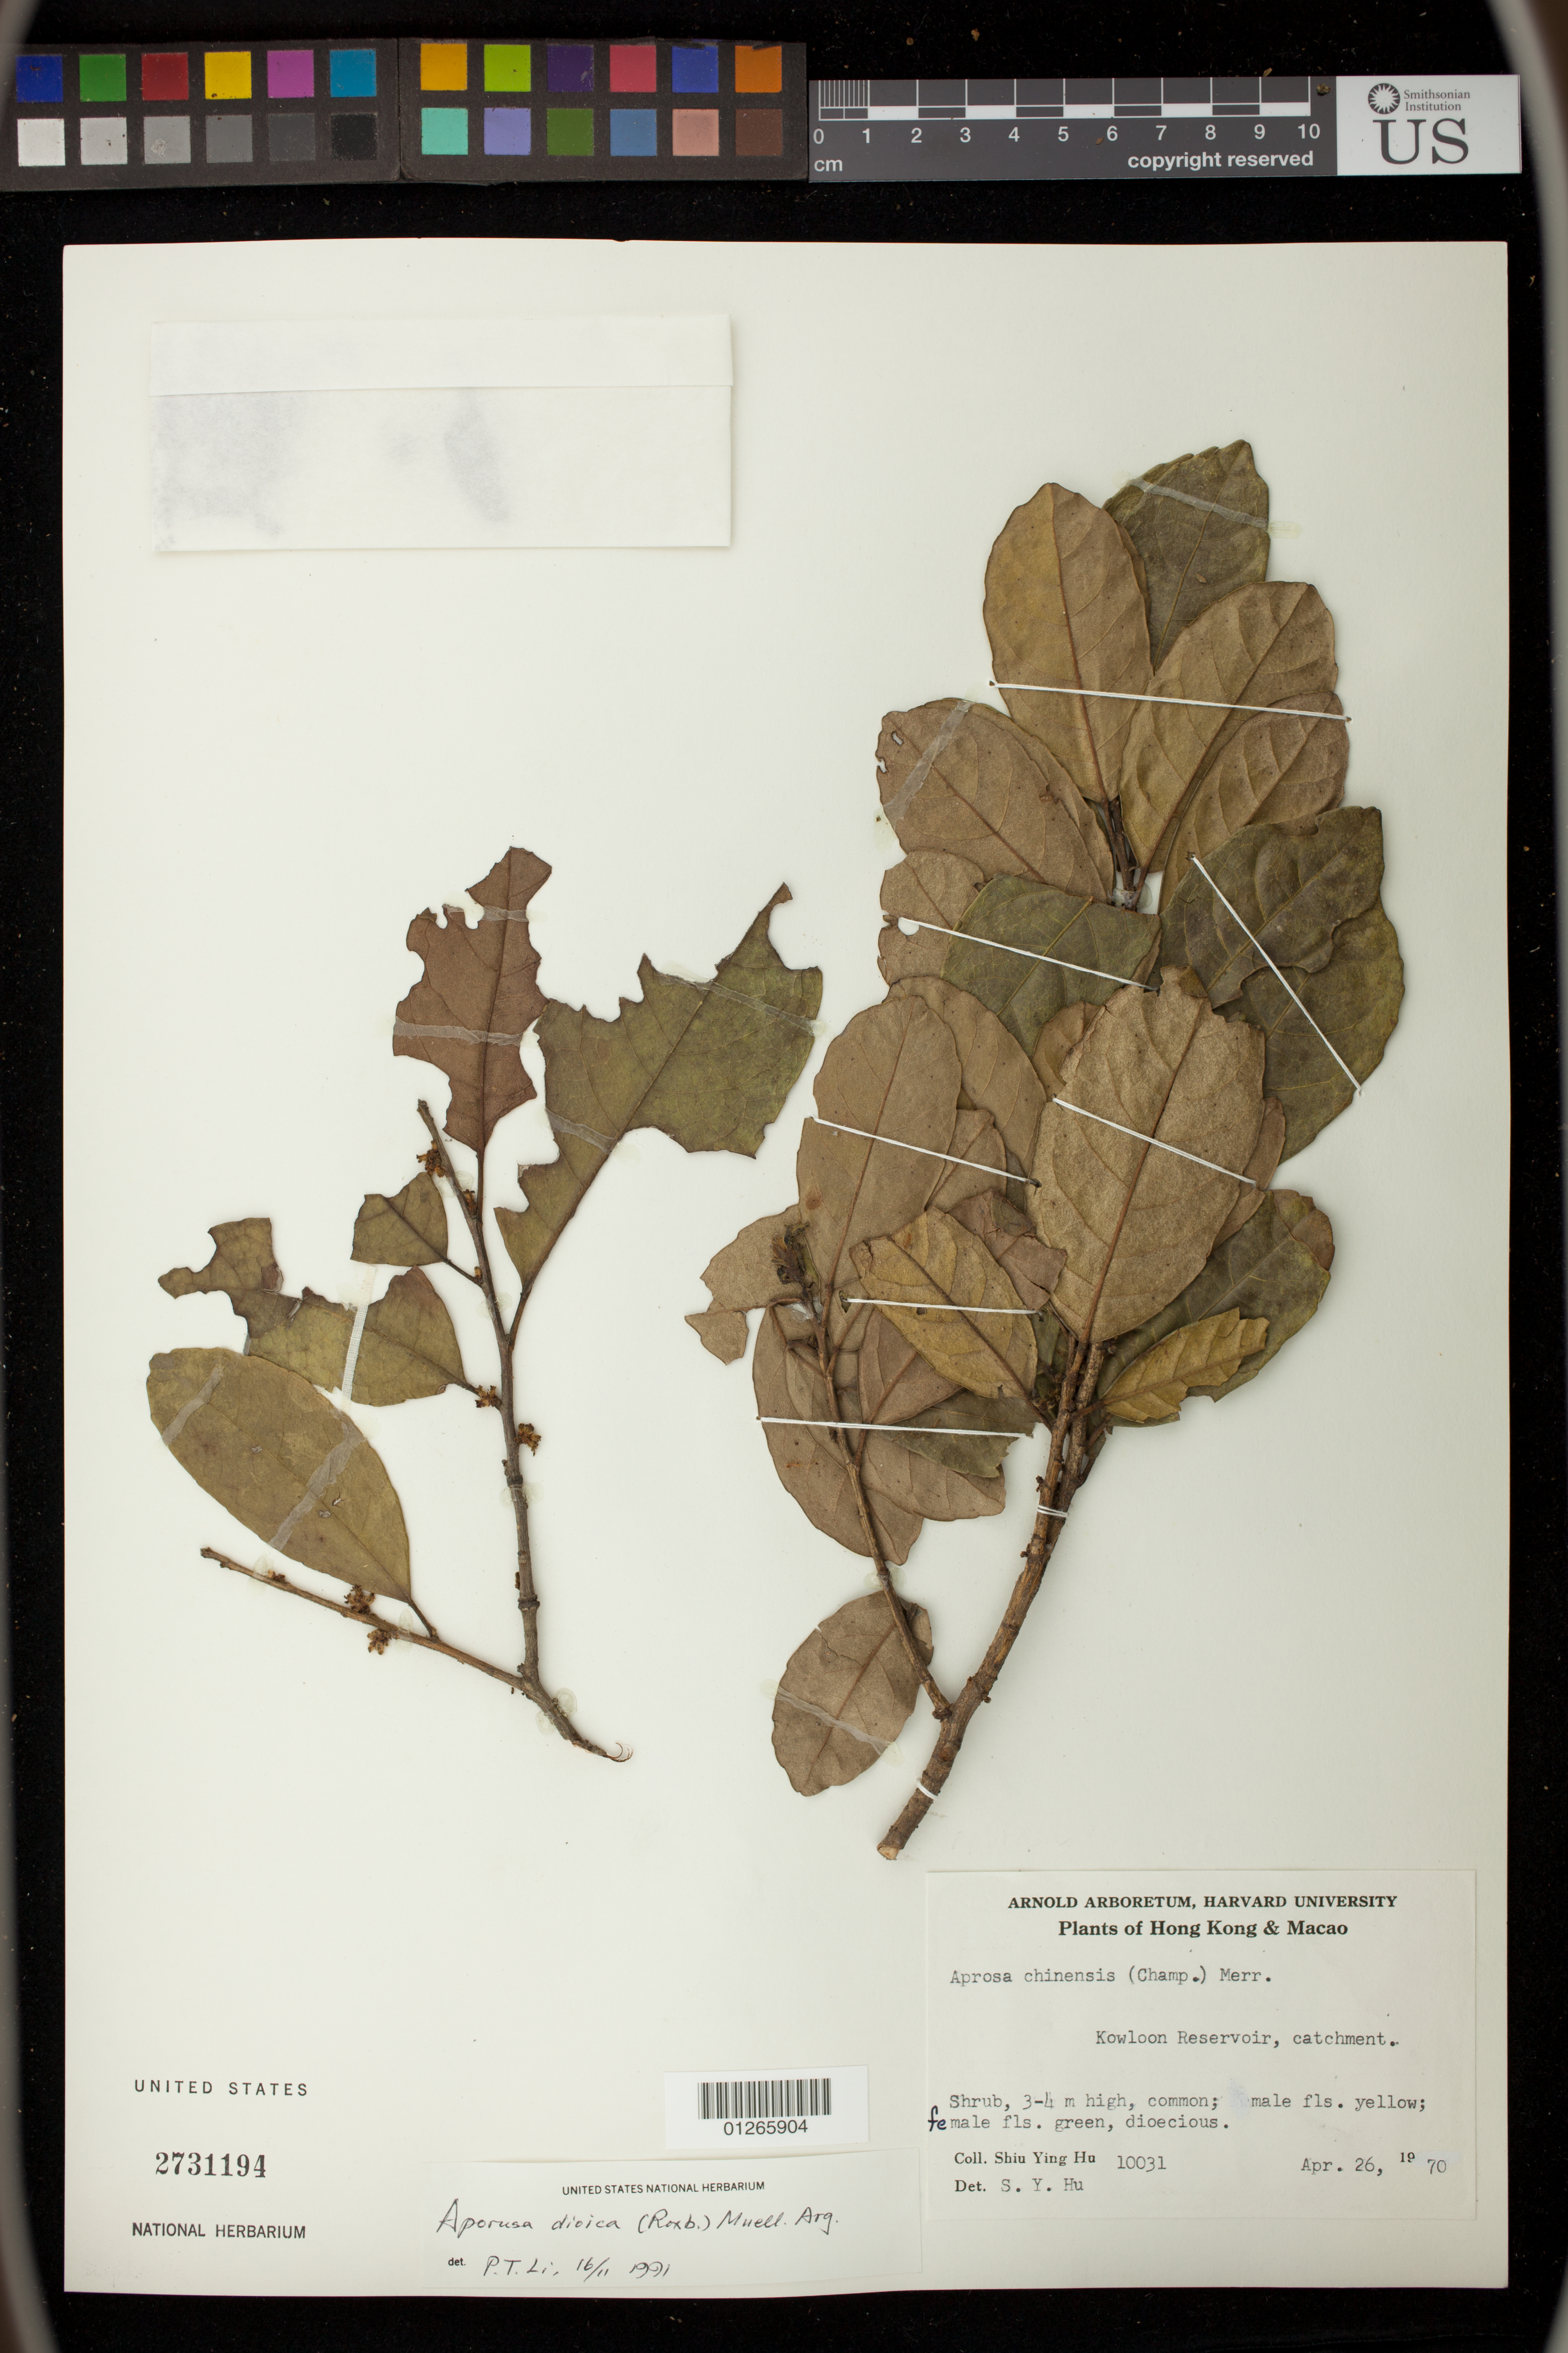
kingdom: Plantae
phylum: Tracheophyta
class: Magnoliopsida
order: Malpighiales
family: Phyllanthaceae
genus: Aporosa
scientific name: Aporosa octandra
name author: (Buch.-Ham. & D. Don) Vickery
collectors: Y. Shiu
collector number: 10031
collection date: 1970-04-26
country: China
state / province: Hong Kong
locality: Kowloon Reservoir, catchment.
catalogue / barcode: US 2731194